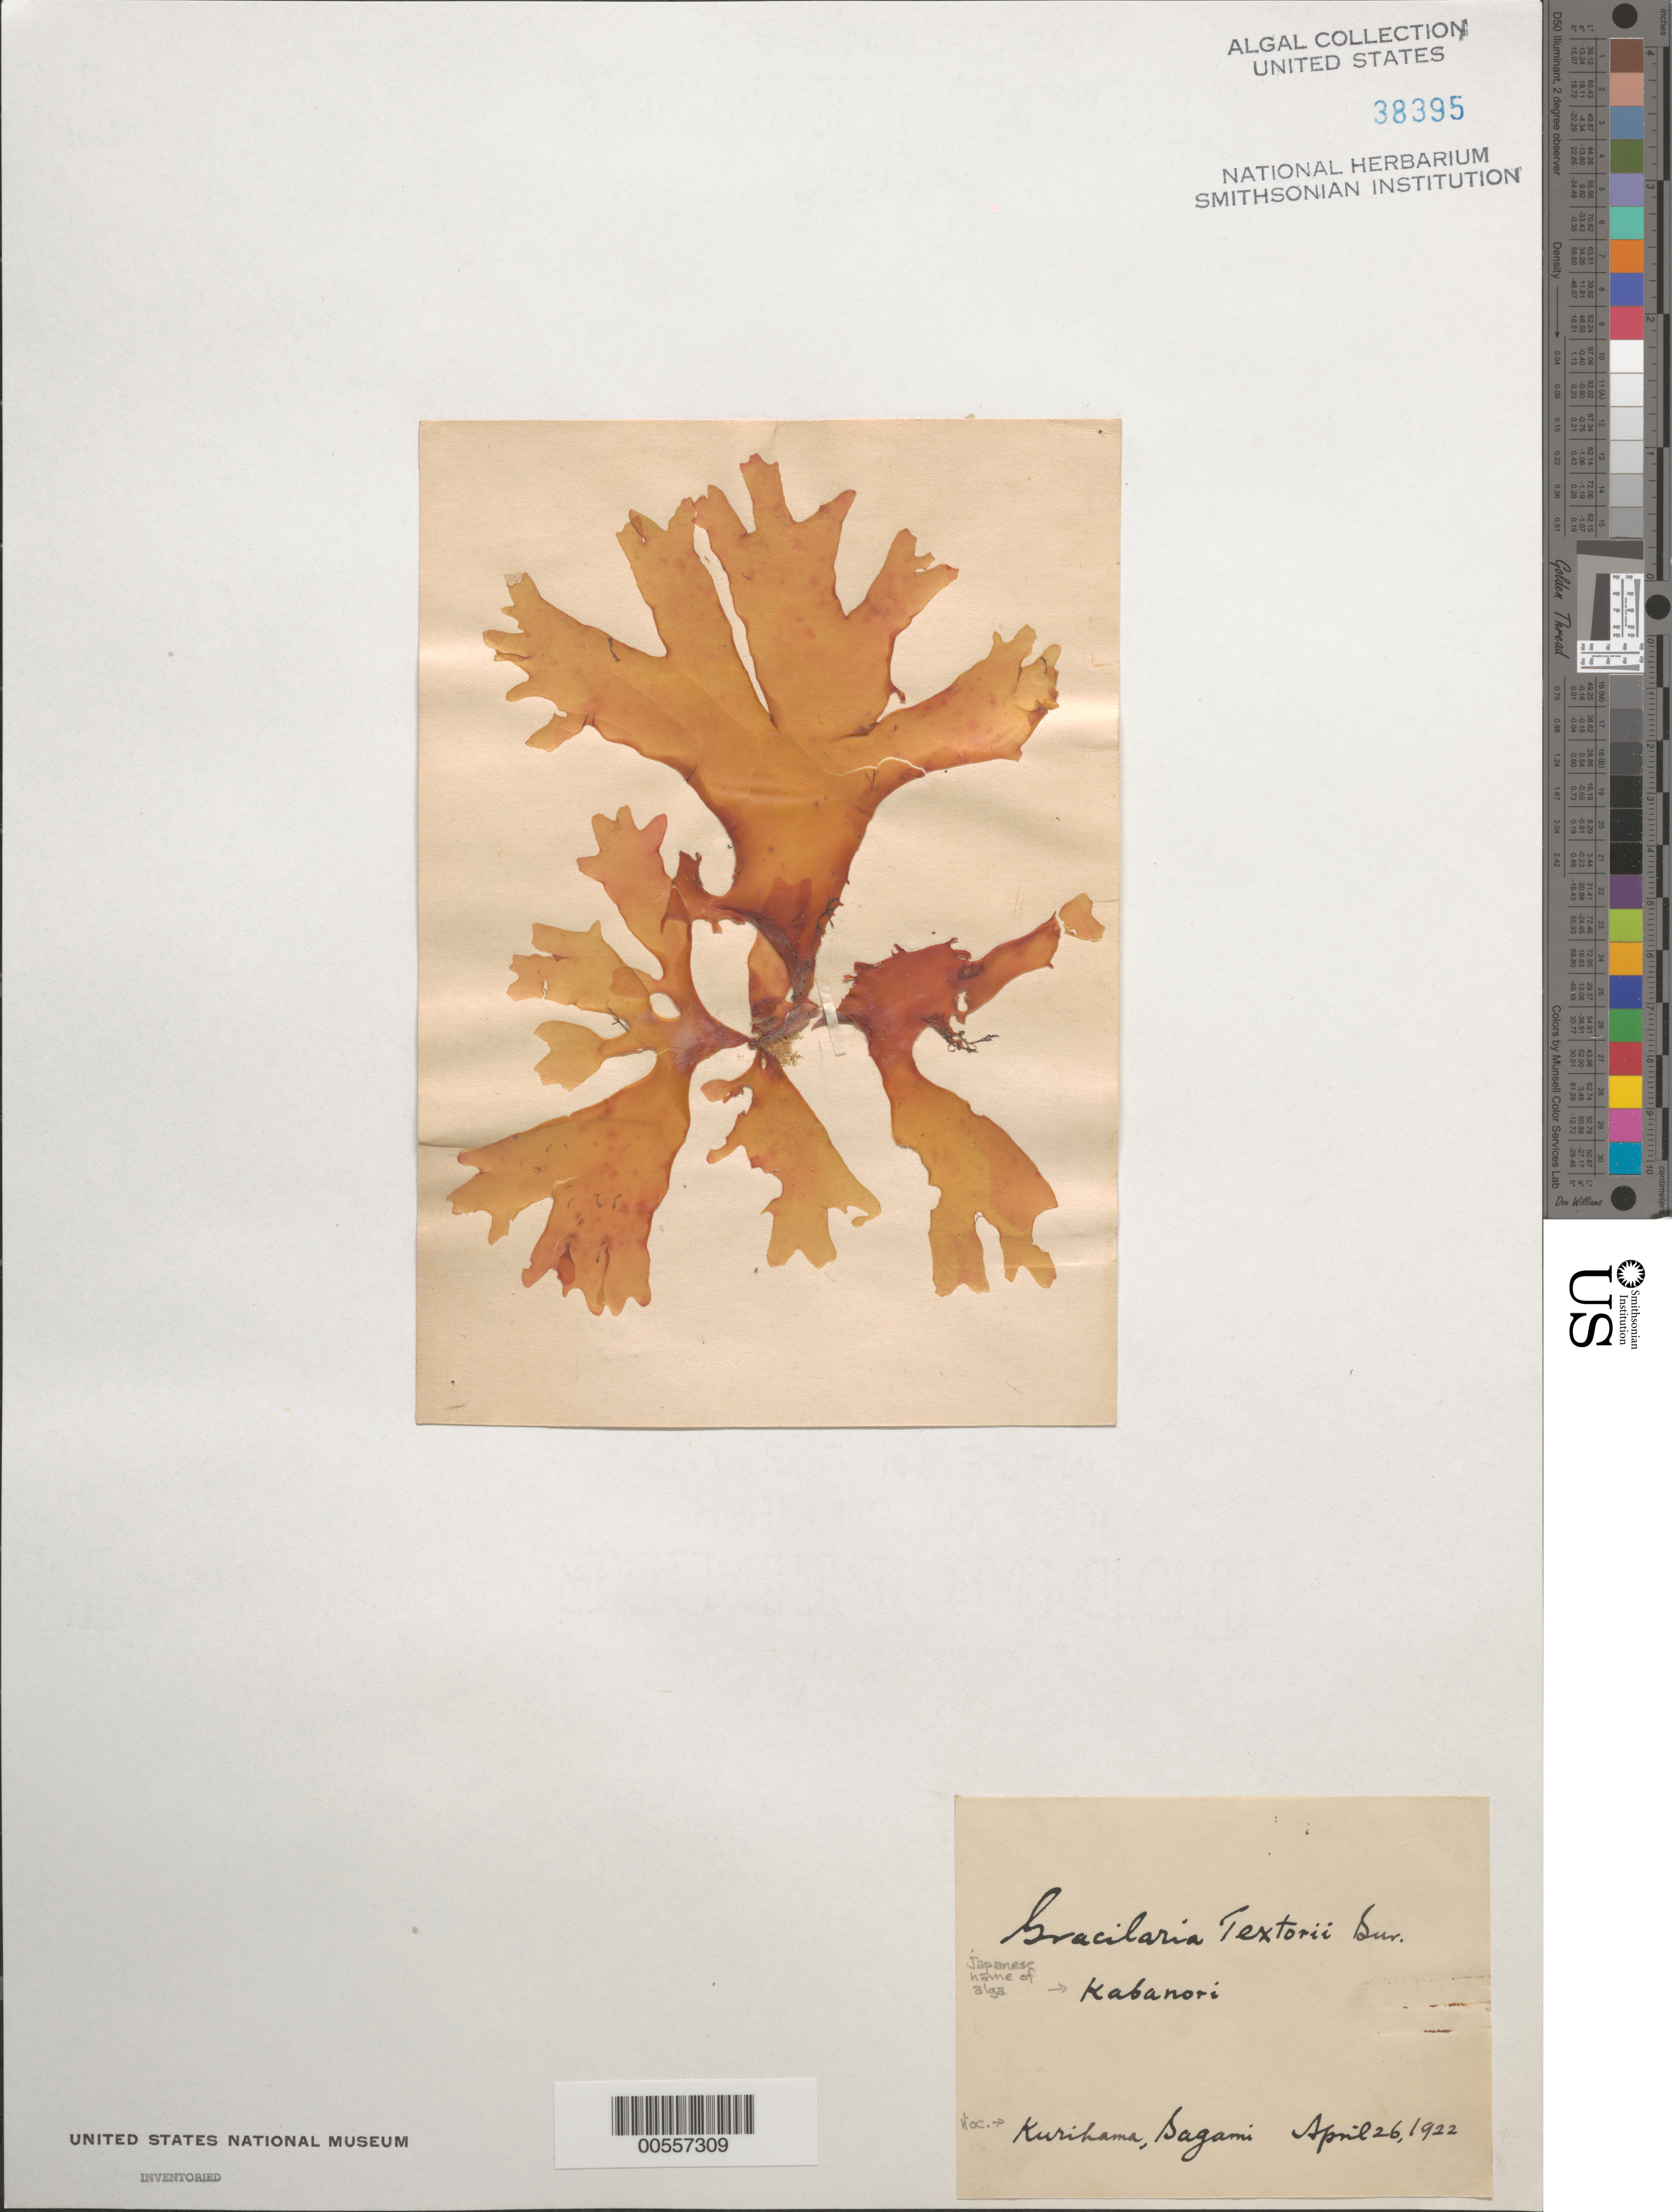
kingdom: Plantae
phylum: Rhodophyta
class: Florideophyceae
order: Gracilariales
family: Gracilariaceae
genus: Gracilaria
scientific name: Gracilaria textorii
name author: (Suringar) De Toni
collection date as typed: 26 Apr 1922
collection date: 1922-04-26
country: Japan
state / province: Kanagawa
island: Honshu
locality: Kurihama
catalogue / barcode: US 38395